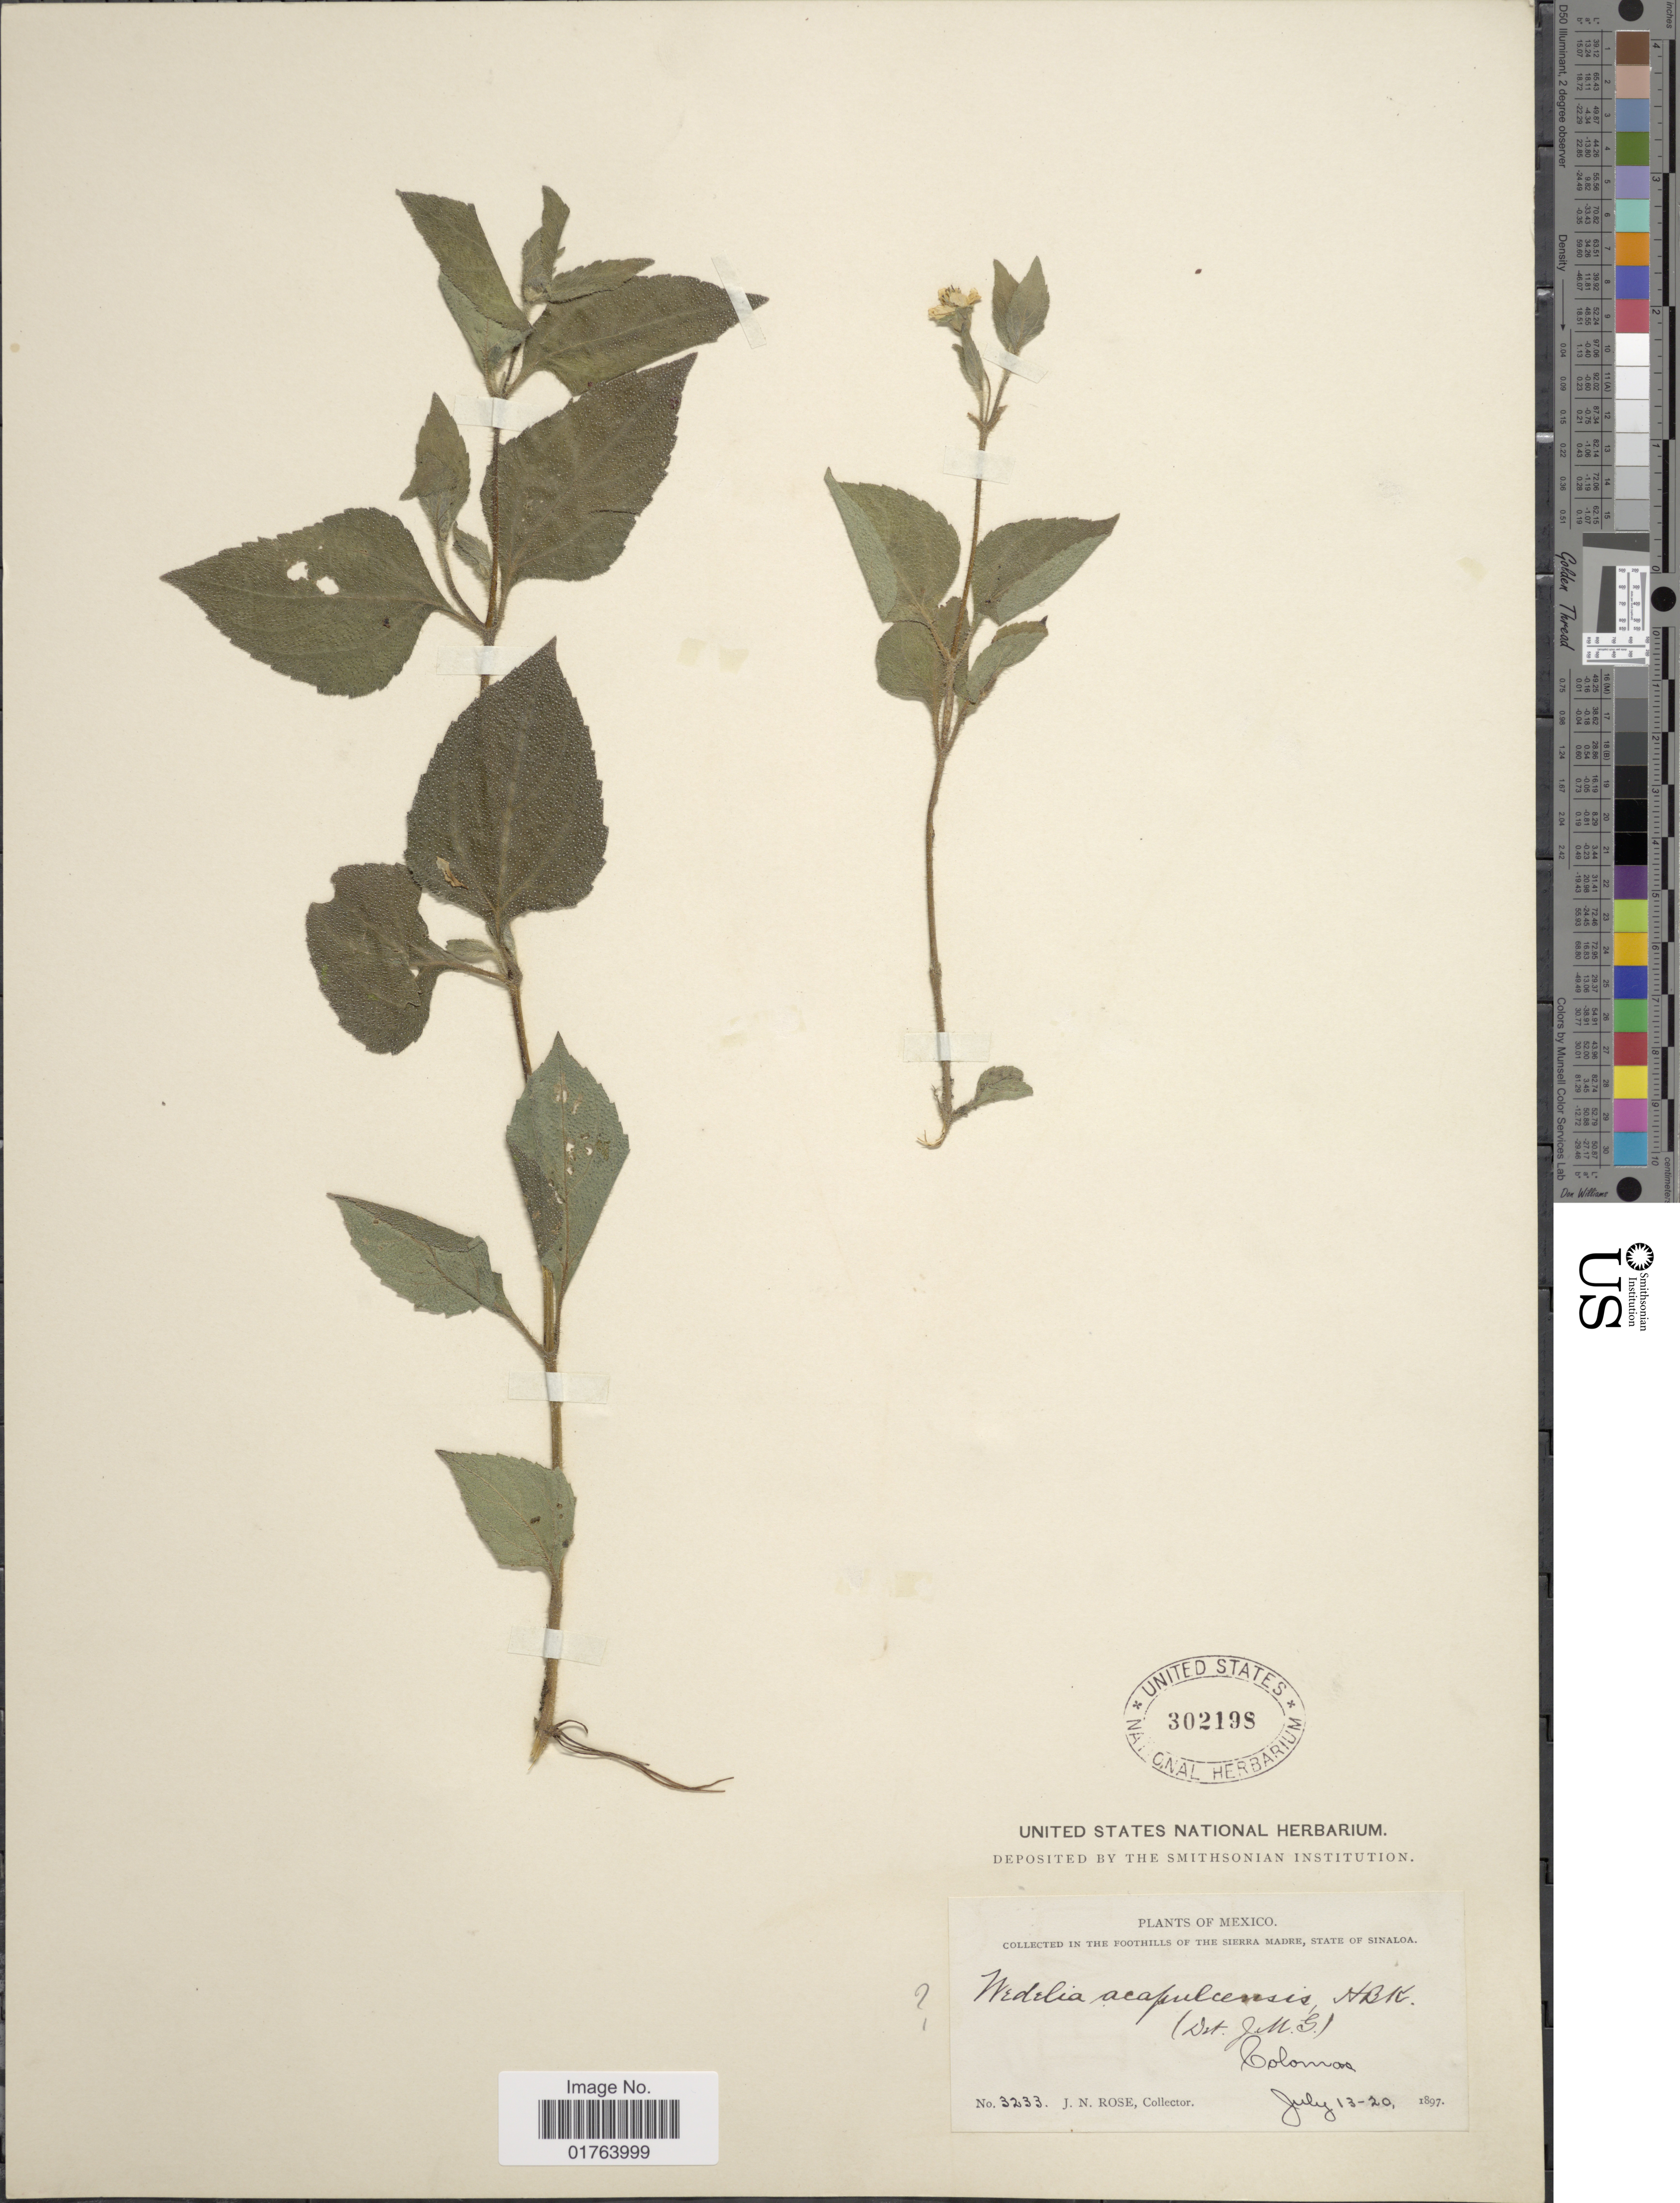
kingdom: Plantae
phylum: Tracheophyta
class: Magnoliopsida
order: Asterales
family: Asteraceae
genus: Wedelia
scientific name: Wedelia acapulcensis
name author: Kunth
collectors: J. N. Rose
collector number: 3233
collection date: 1897-07-13/1897-07-20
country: Mexico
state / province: Sinaloa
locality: Foothills of the Sierra Madre, Colomas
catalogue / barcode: US 302198